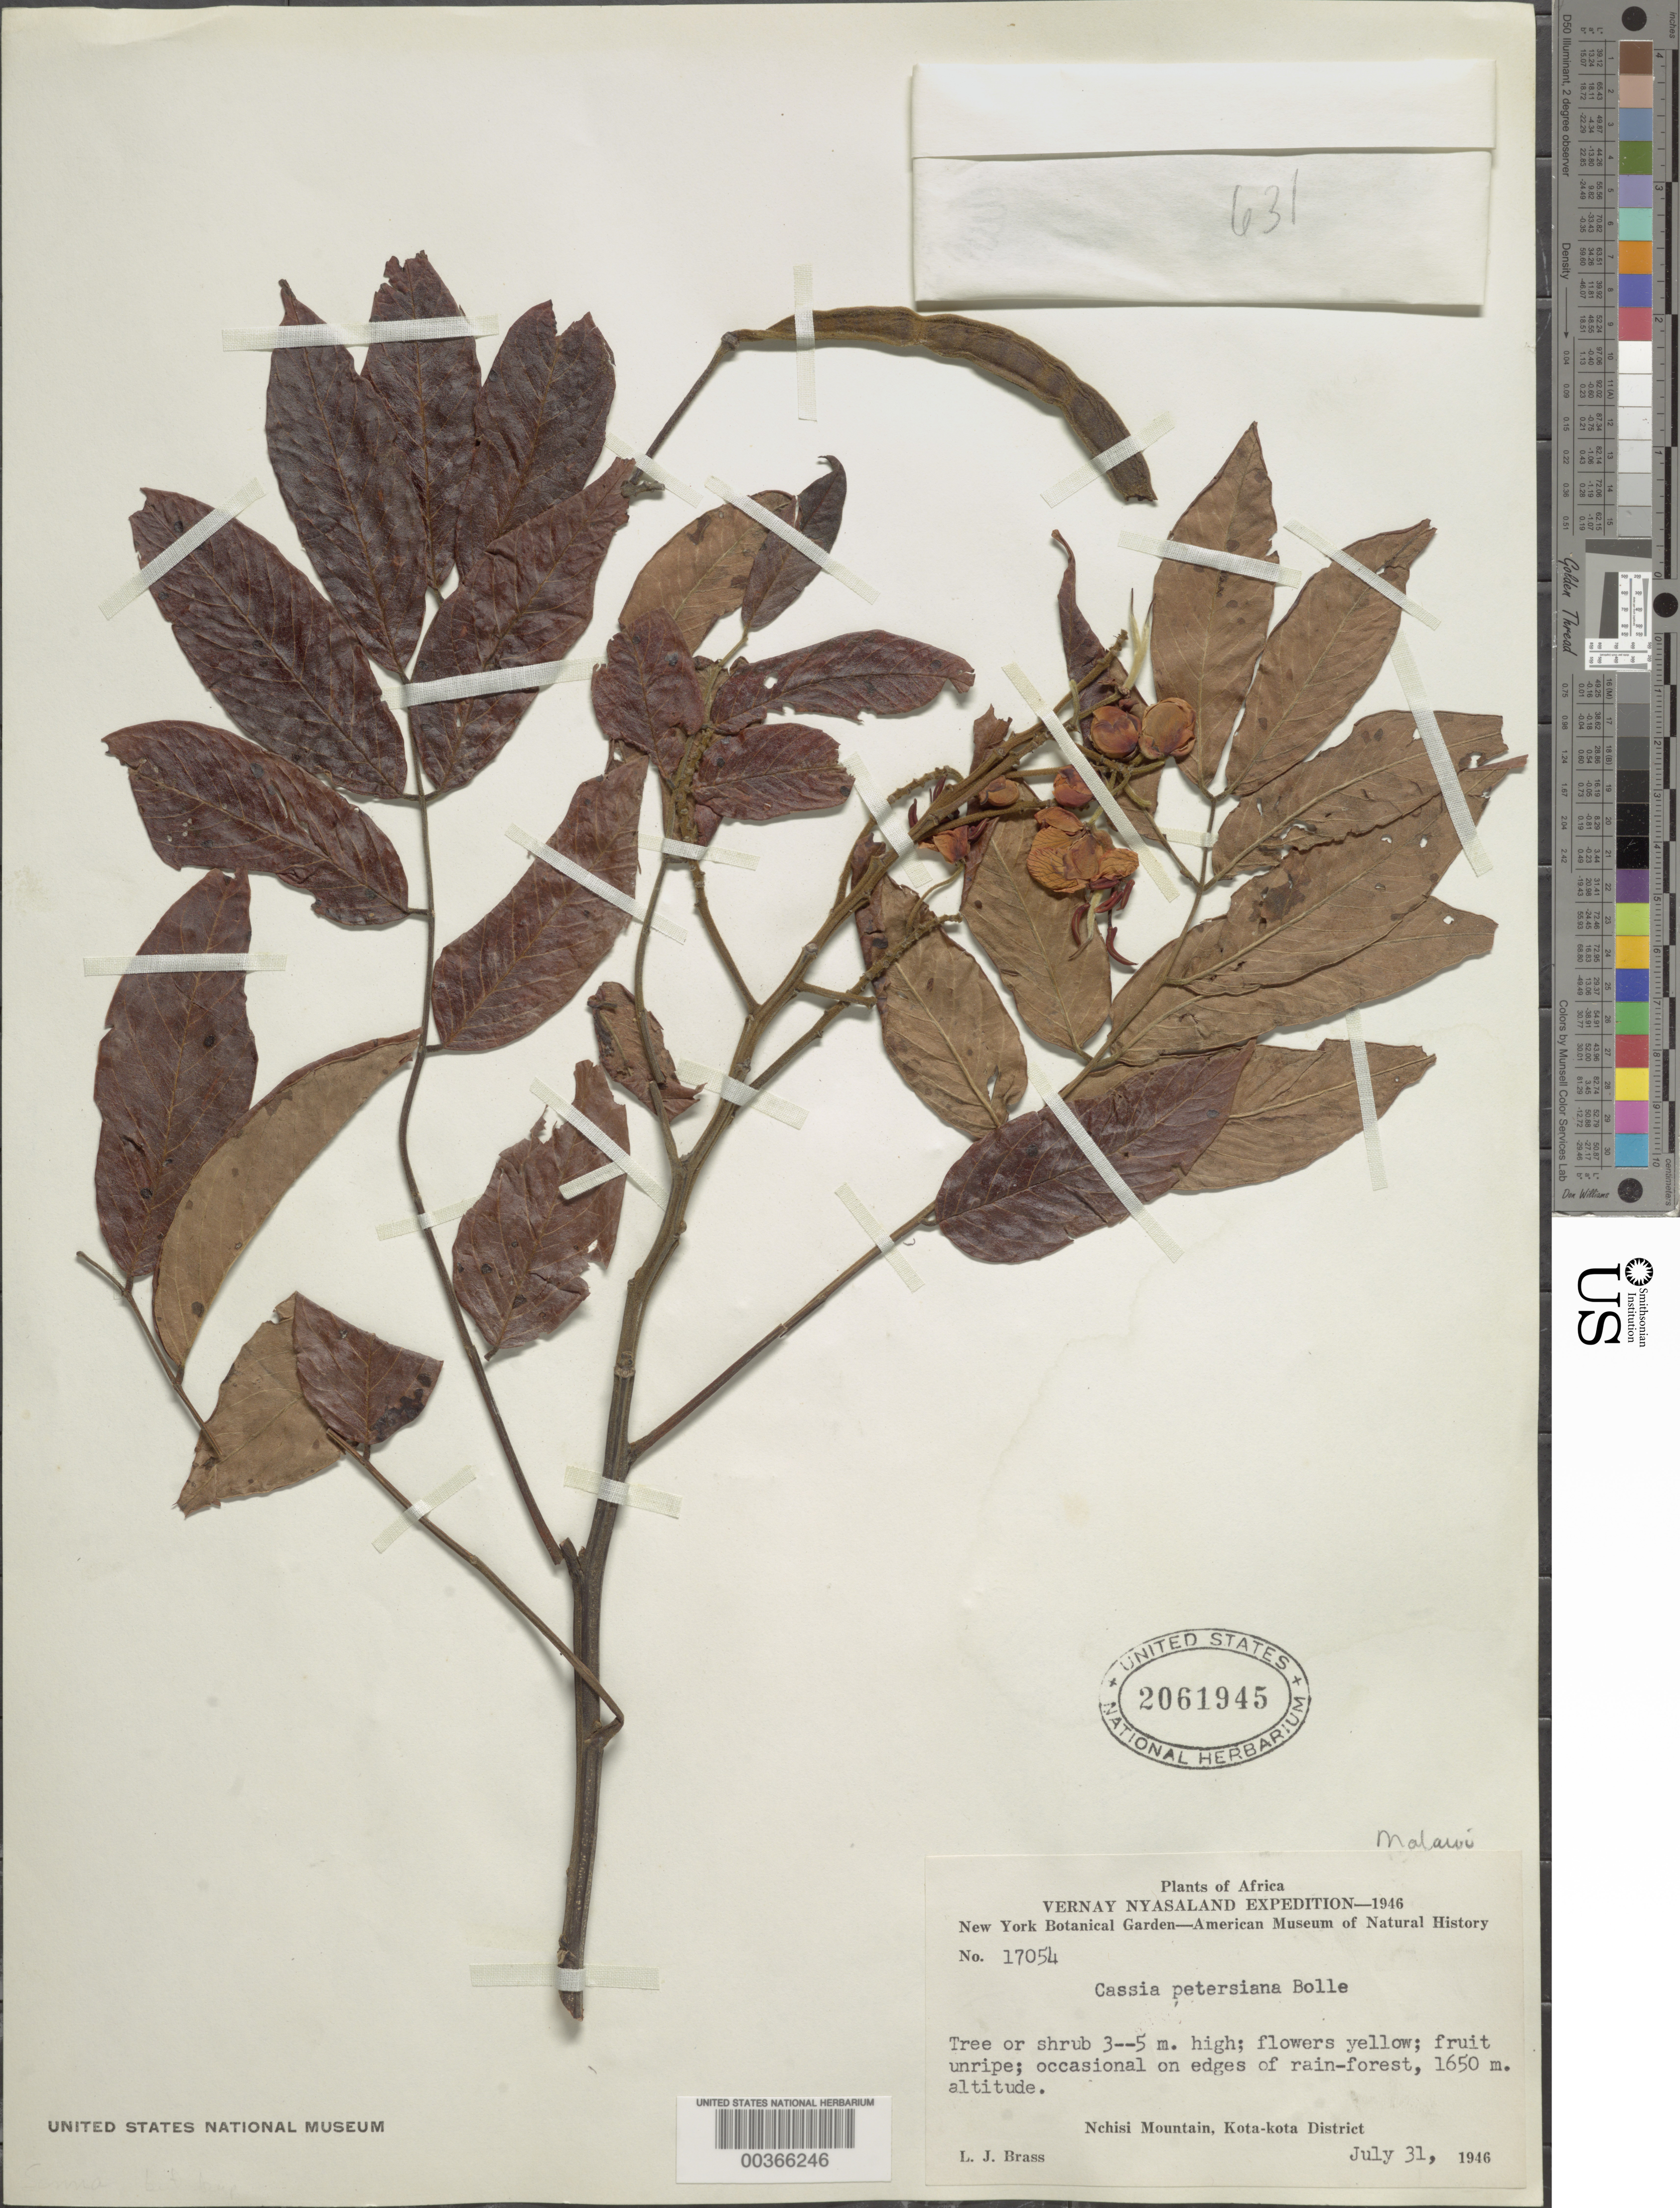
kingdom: Plantae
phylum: Tracheophyta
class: Magnoliopsida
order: Fabales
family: Fabaceae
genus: Senna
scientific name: Senna petersiana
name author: (Bolle) Lock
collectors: L. J. Brass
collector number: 17054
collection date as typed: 31 Jul 1946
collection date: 1946-07-31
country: Malawi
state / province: Central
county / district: Nkhotakota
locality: Nchisi mountain, kota-kota dist.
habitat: On edges of rain forest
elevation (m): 1650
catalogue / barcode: US 2061945